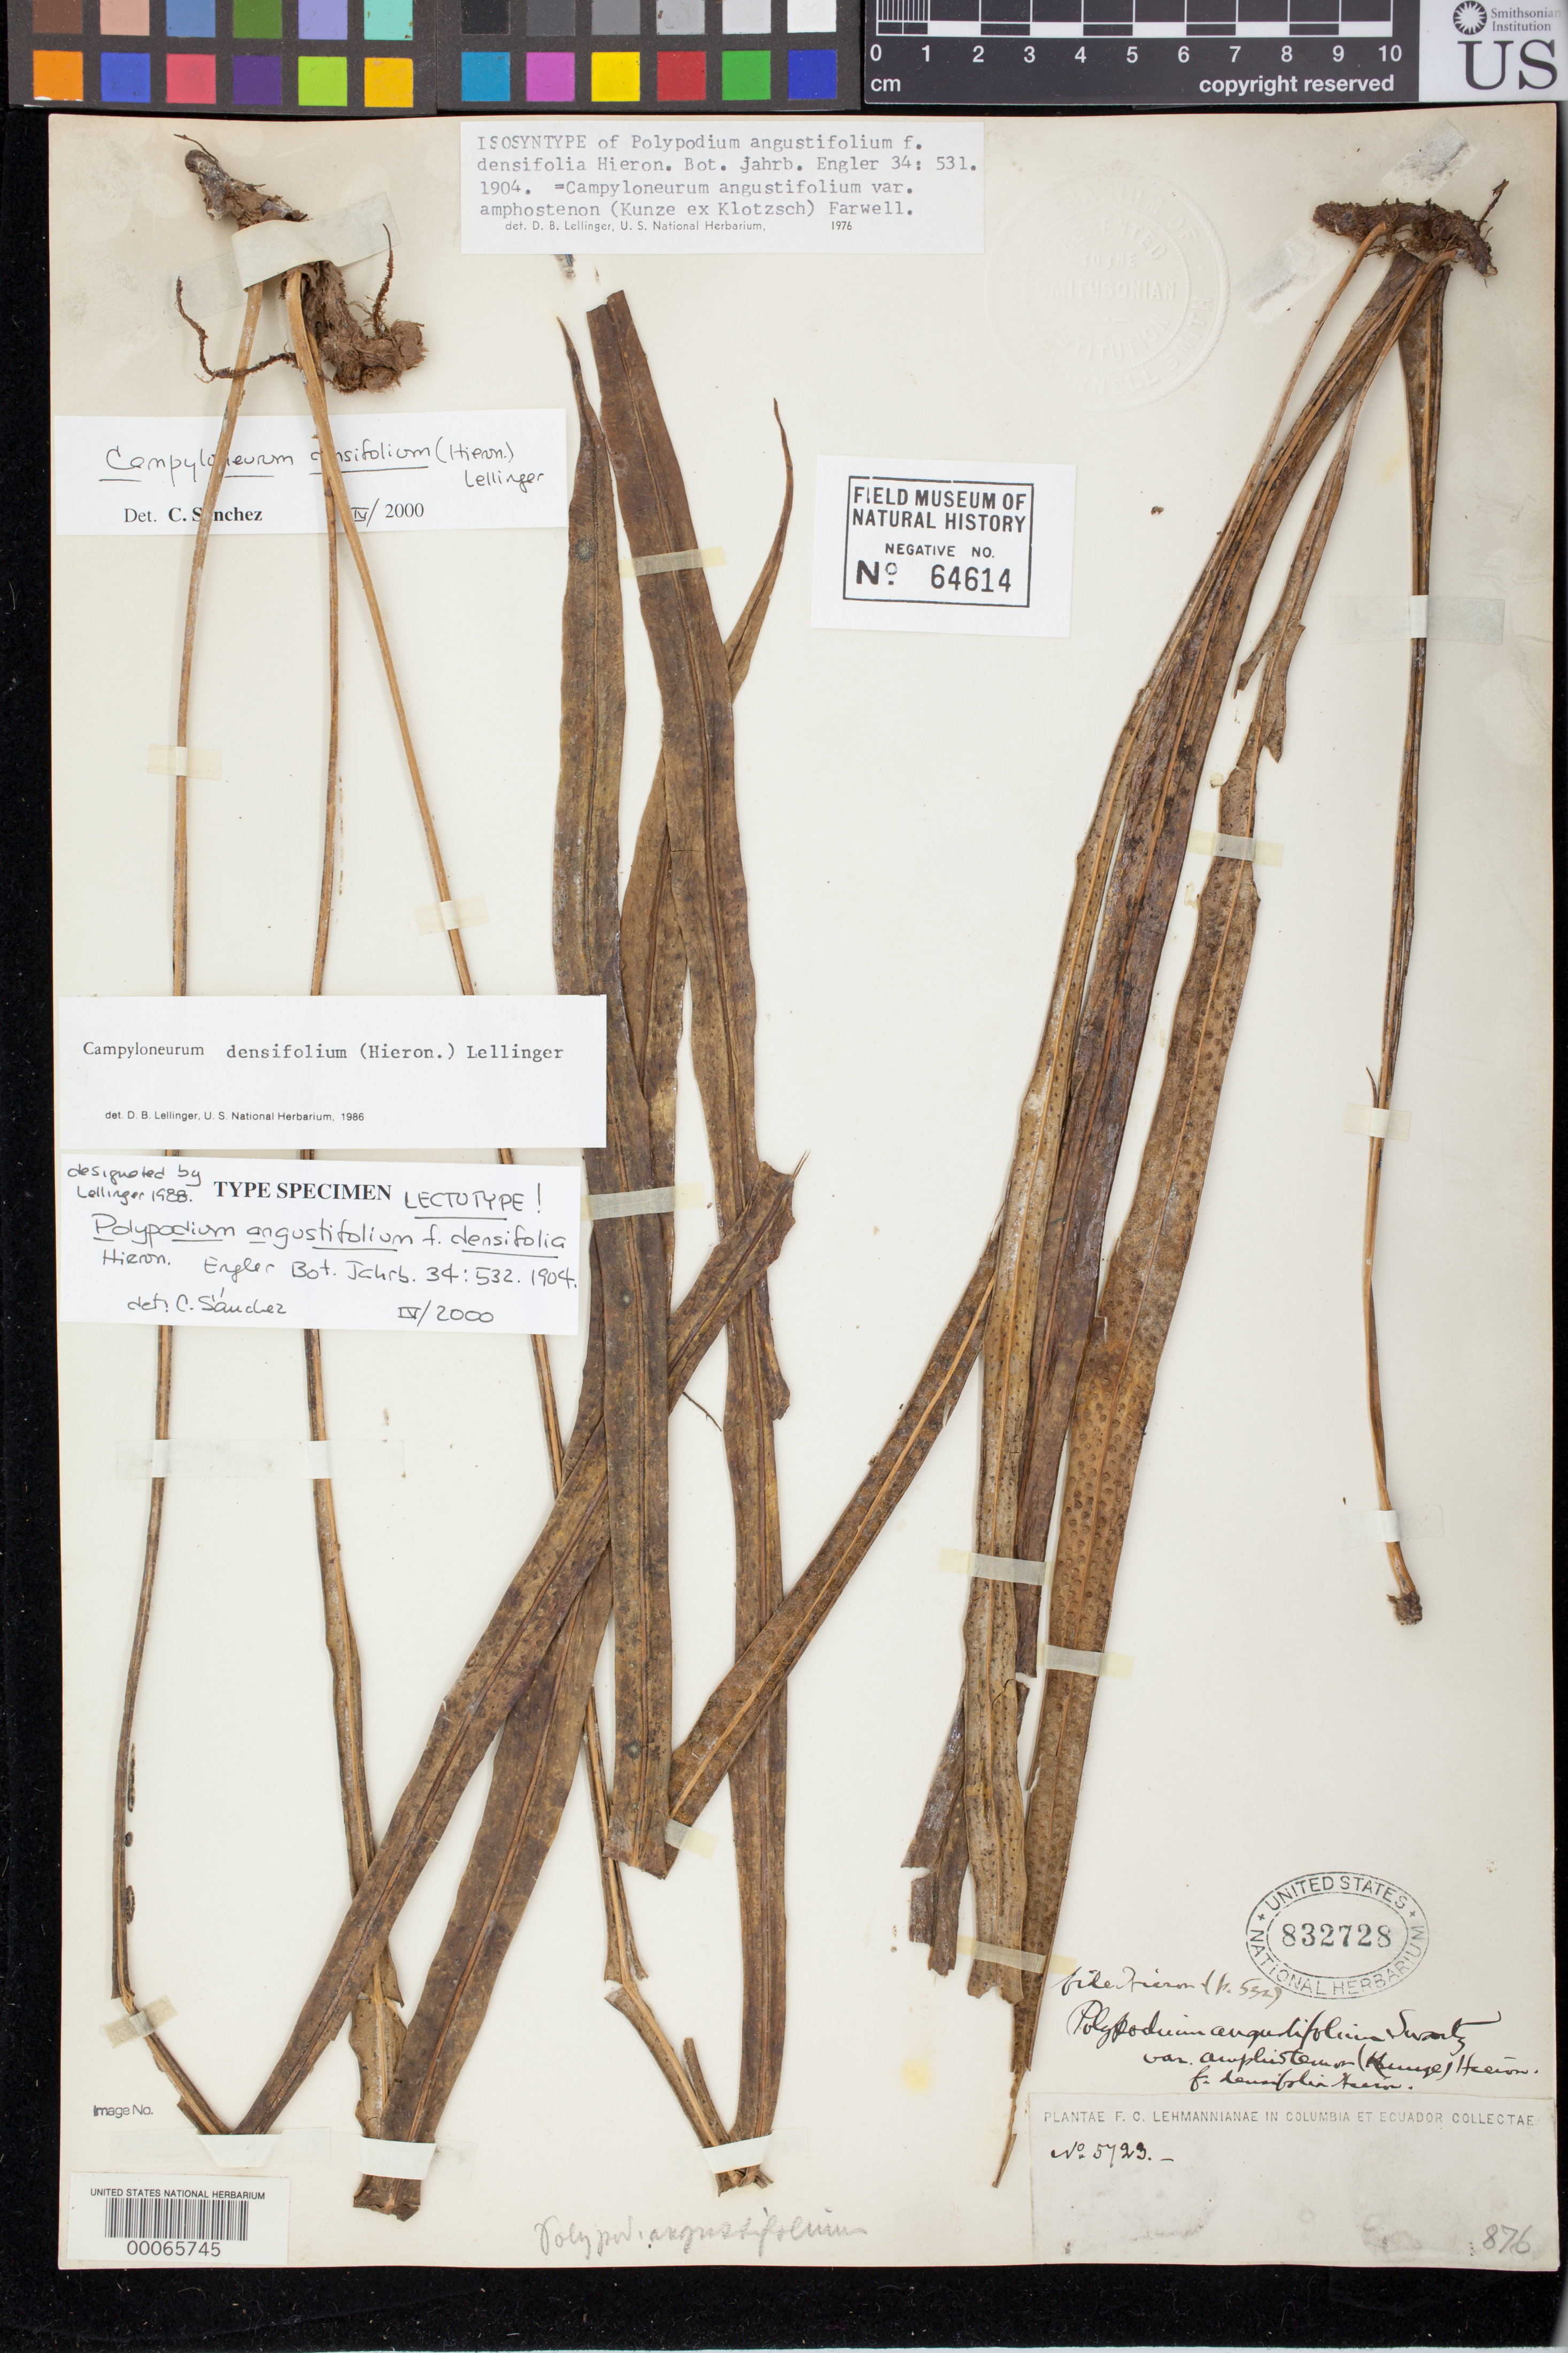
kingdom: Plantae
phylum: Tracheophyta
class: Polypodiopsida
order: Polypodiales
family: Polypodiaceae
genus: Polypodium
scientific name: Polypodium angustifolium f. densifolia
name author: Hieron.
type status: Lectotype; Isosyntype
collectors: F. C. Lehmann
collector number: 5723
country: Ecuador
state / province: Azuay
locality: Cordillera Occidental de Cuenca, near Las Yerbas.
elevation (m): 2500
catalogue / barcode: US 832728